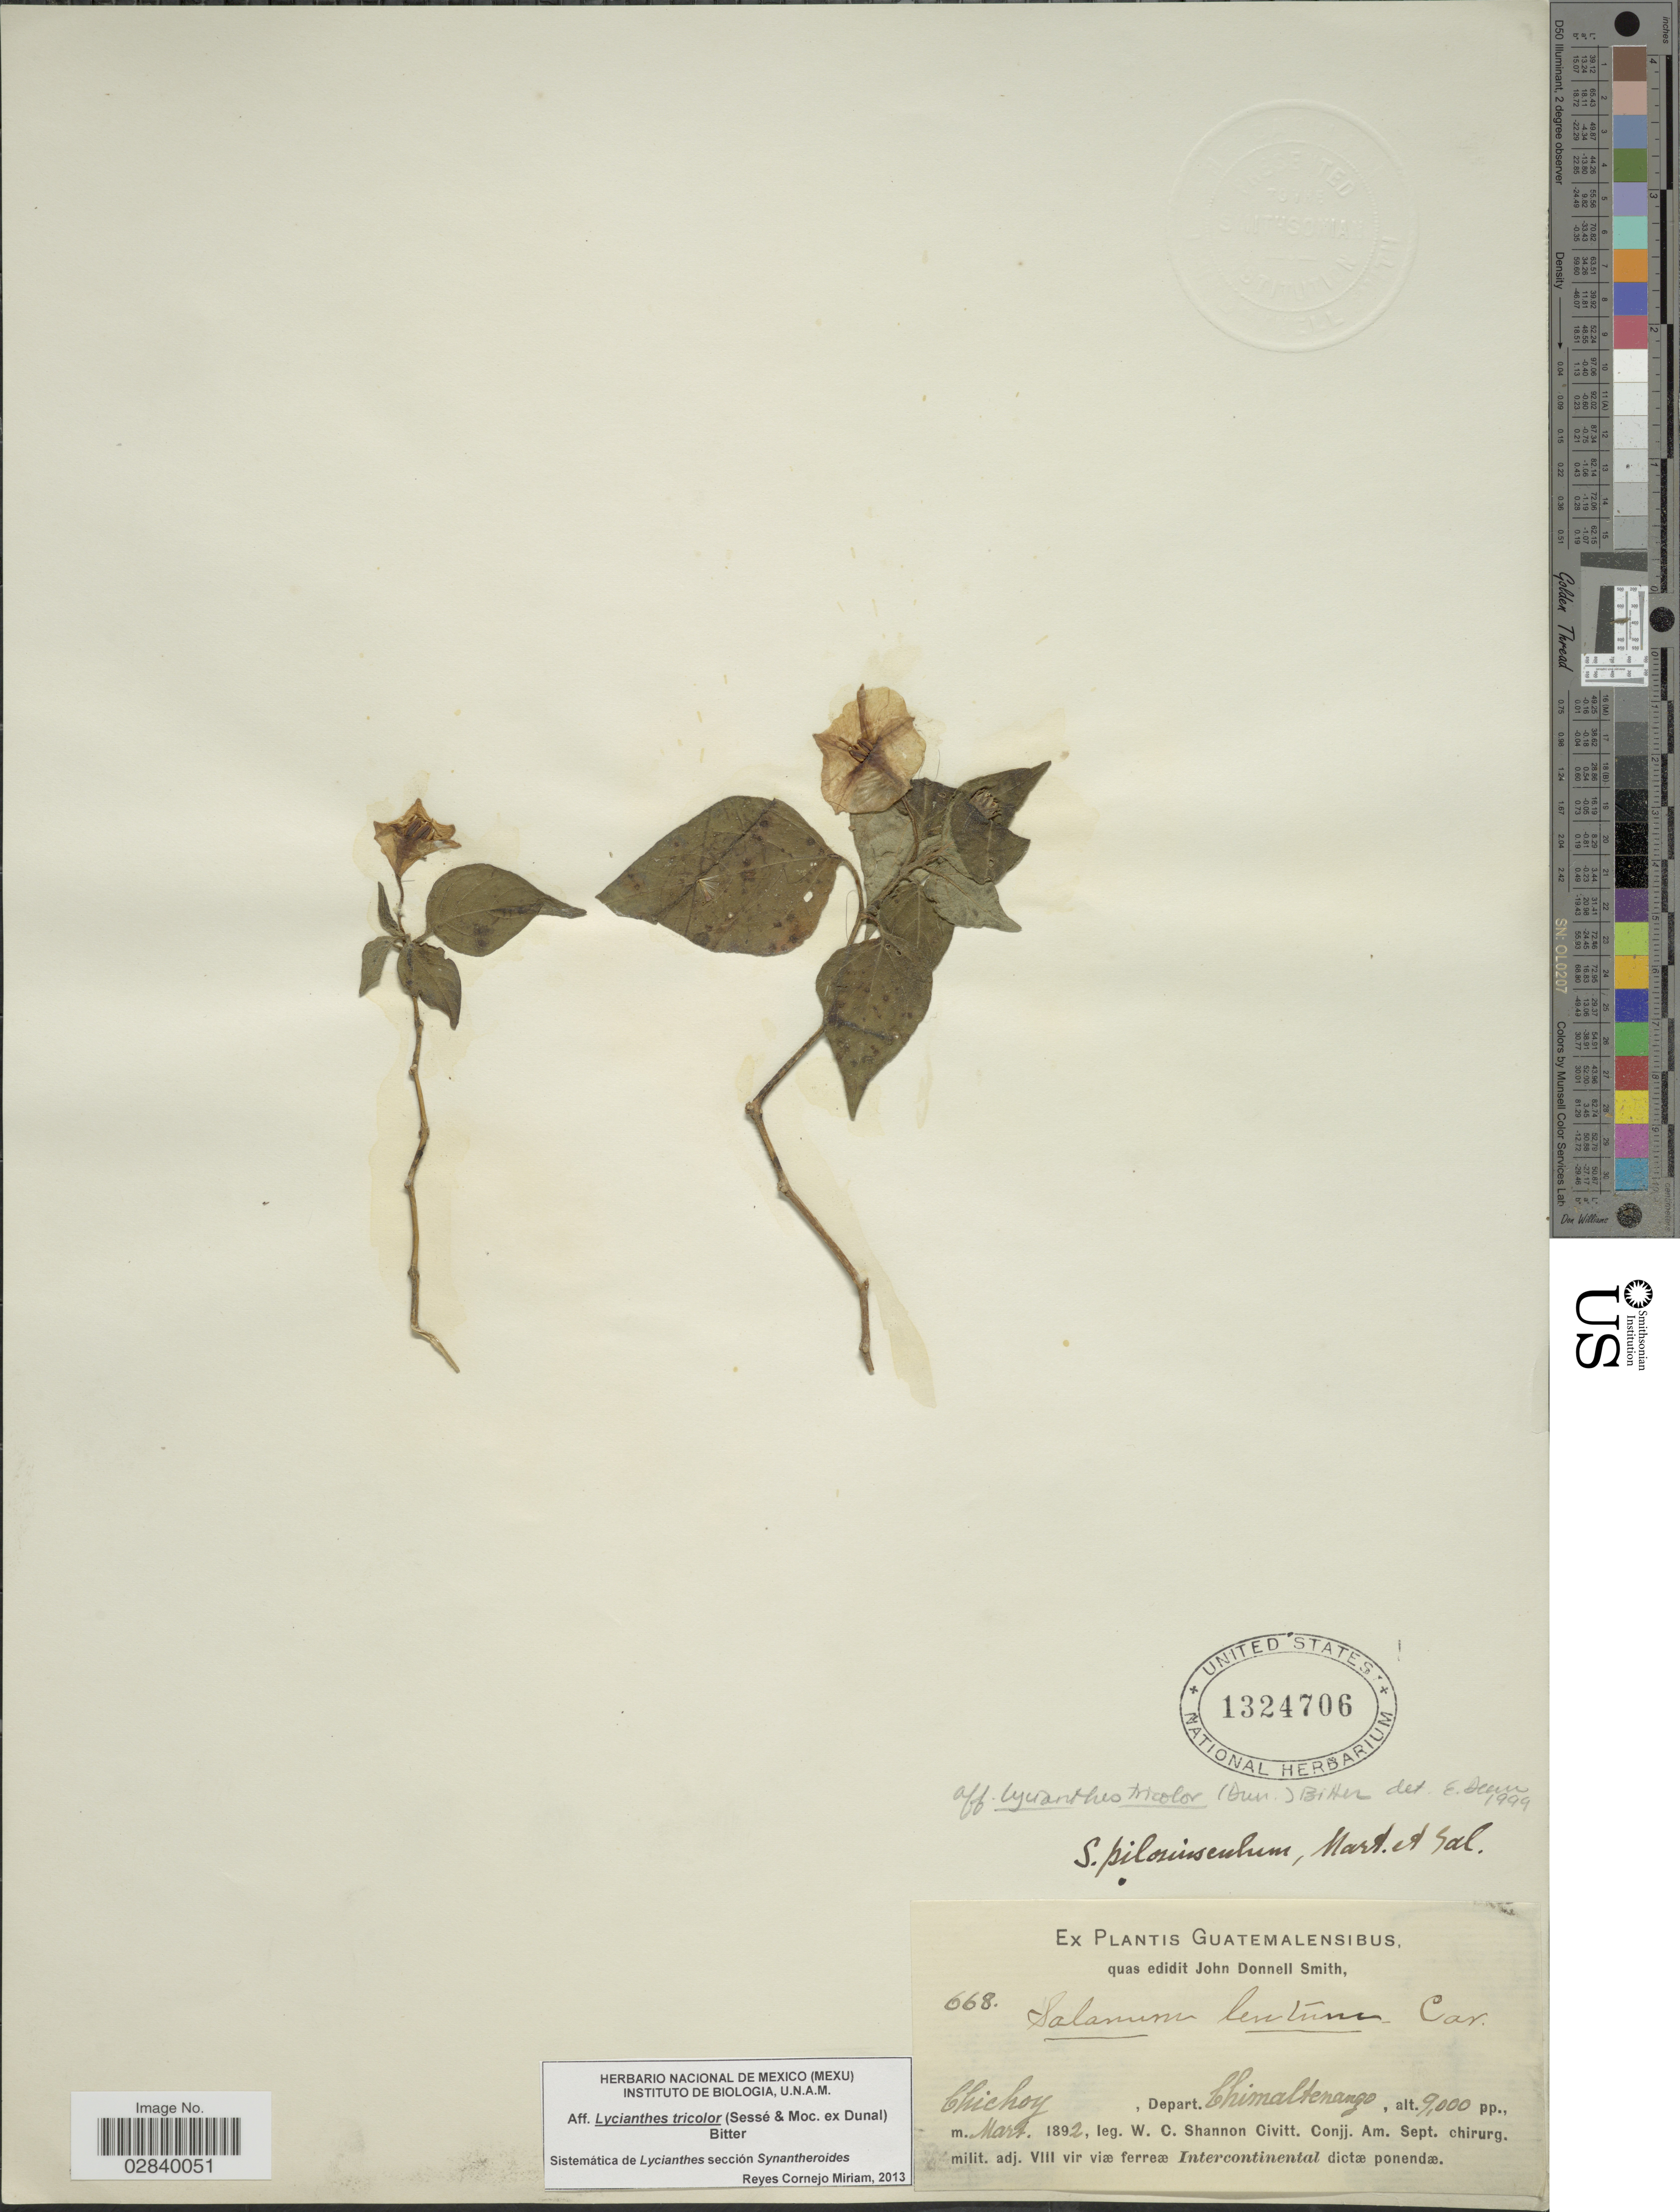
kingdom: Plantae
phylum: Tracheophyta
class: Magnoliopsida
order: Solanales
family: Solanaceae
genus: Lycianthes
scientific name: Lycianthes tricolor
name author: (Dunal) Bitter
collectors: W. C. Shannon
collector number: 668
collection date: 1892-03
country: Guatemala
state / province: Chimaltenango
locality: Chichoy, Depart. Chimaltenango.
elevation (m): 2743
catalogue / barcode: US 1324706